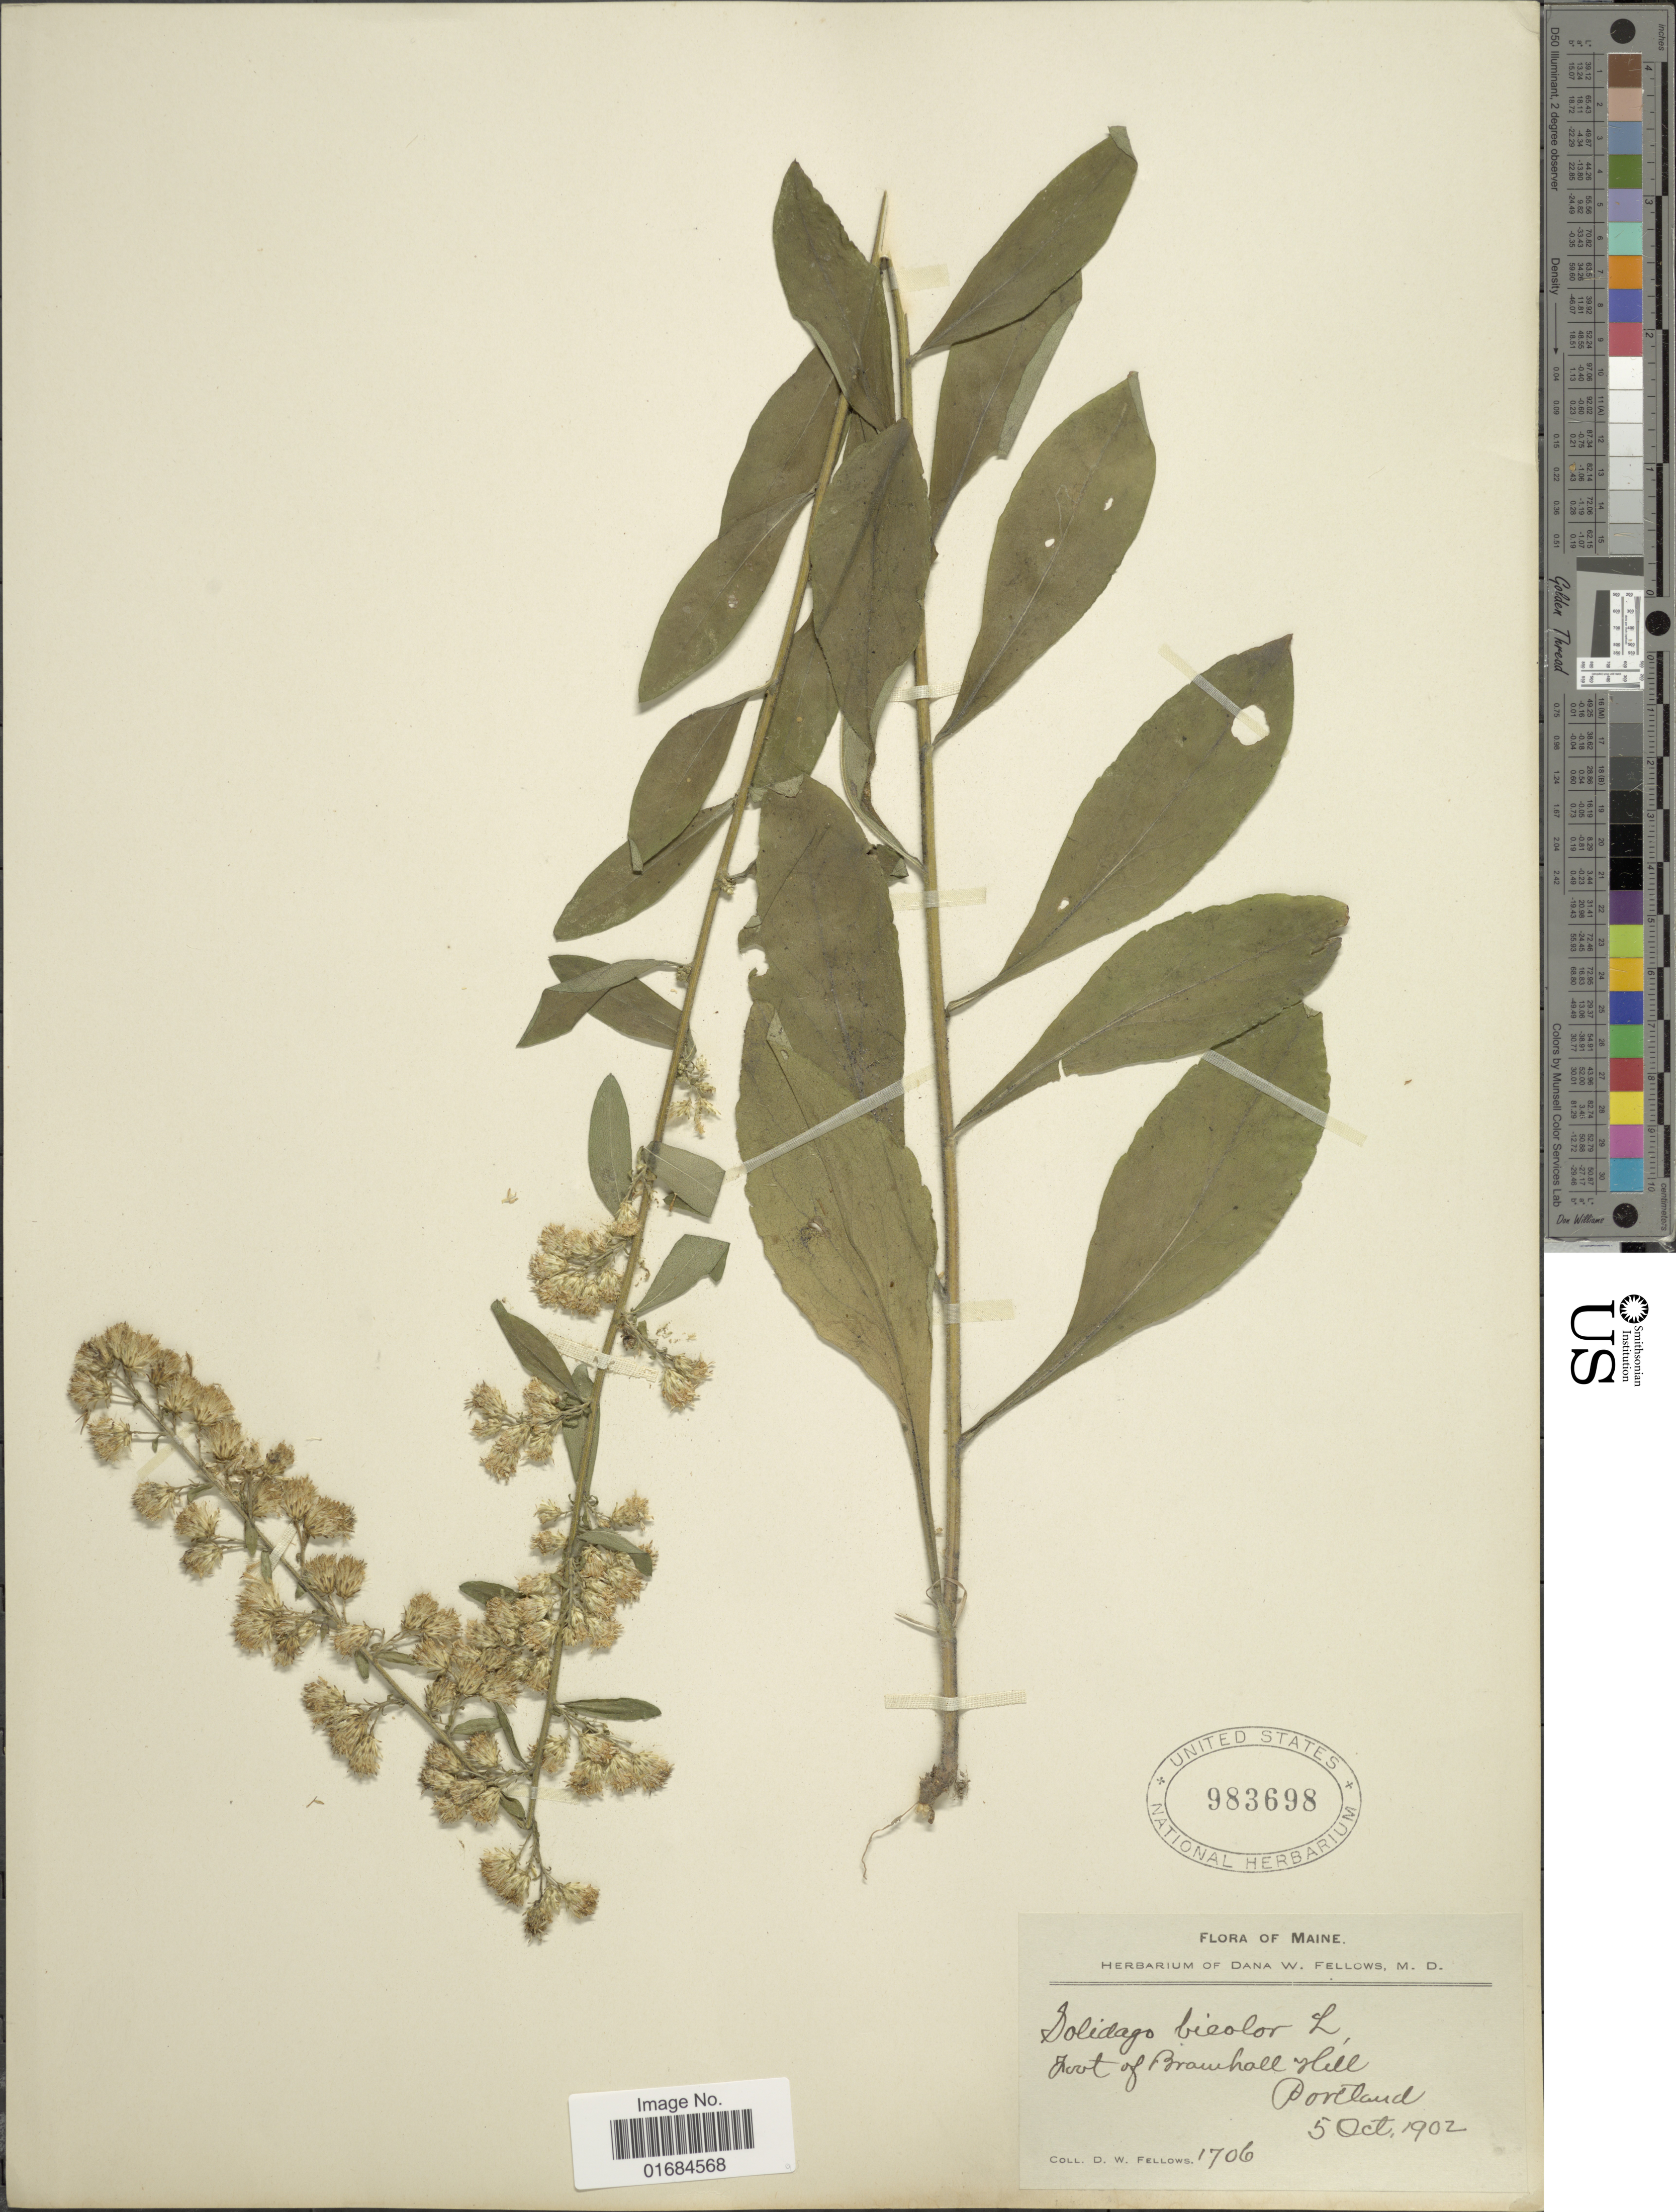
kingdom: Plantae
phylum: Tracheophyta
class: Magnoliopsida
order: Asterales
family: Asteraceae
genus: Solidago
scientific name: Solidago bicolor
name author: L.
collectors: D. W. Fellows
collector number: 1706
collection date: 1902-10-05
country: United States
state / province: Maine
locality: Foot of Brawhall Hill, Portland.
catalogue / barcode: US 983698